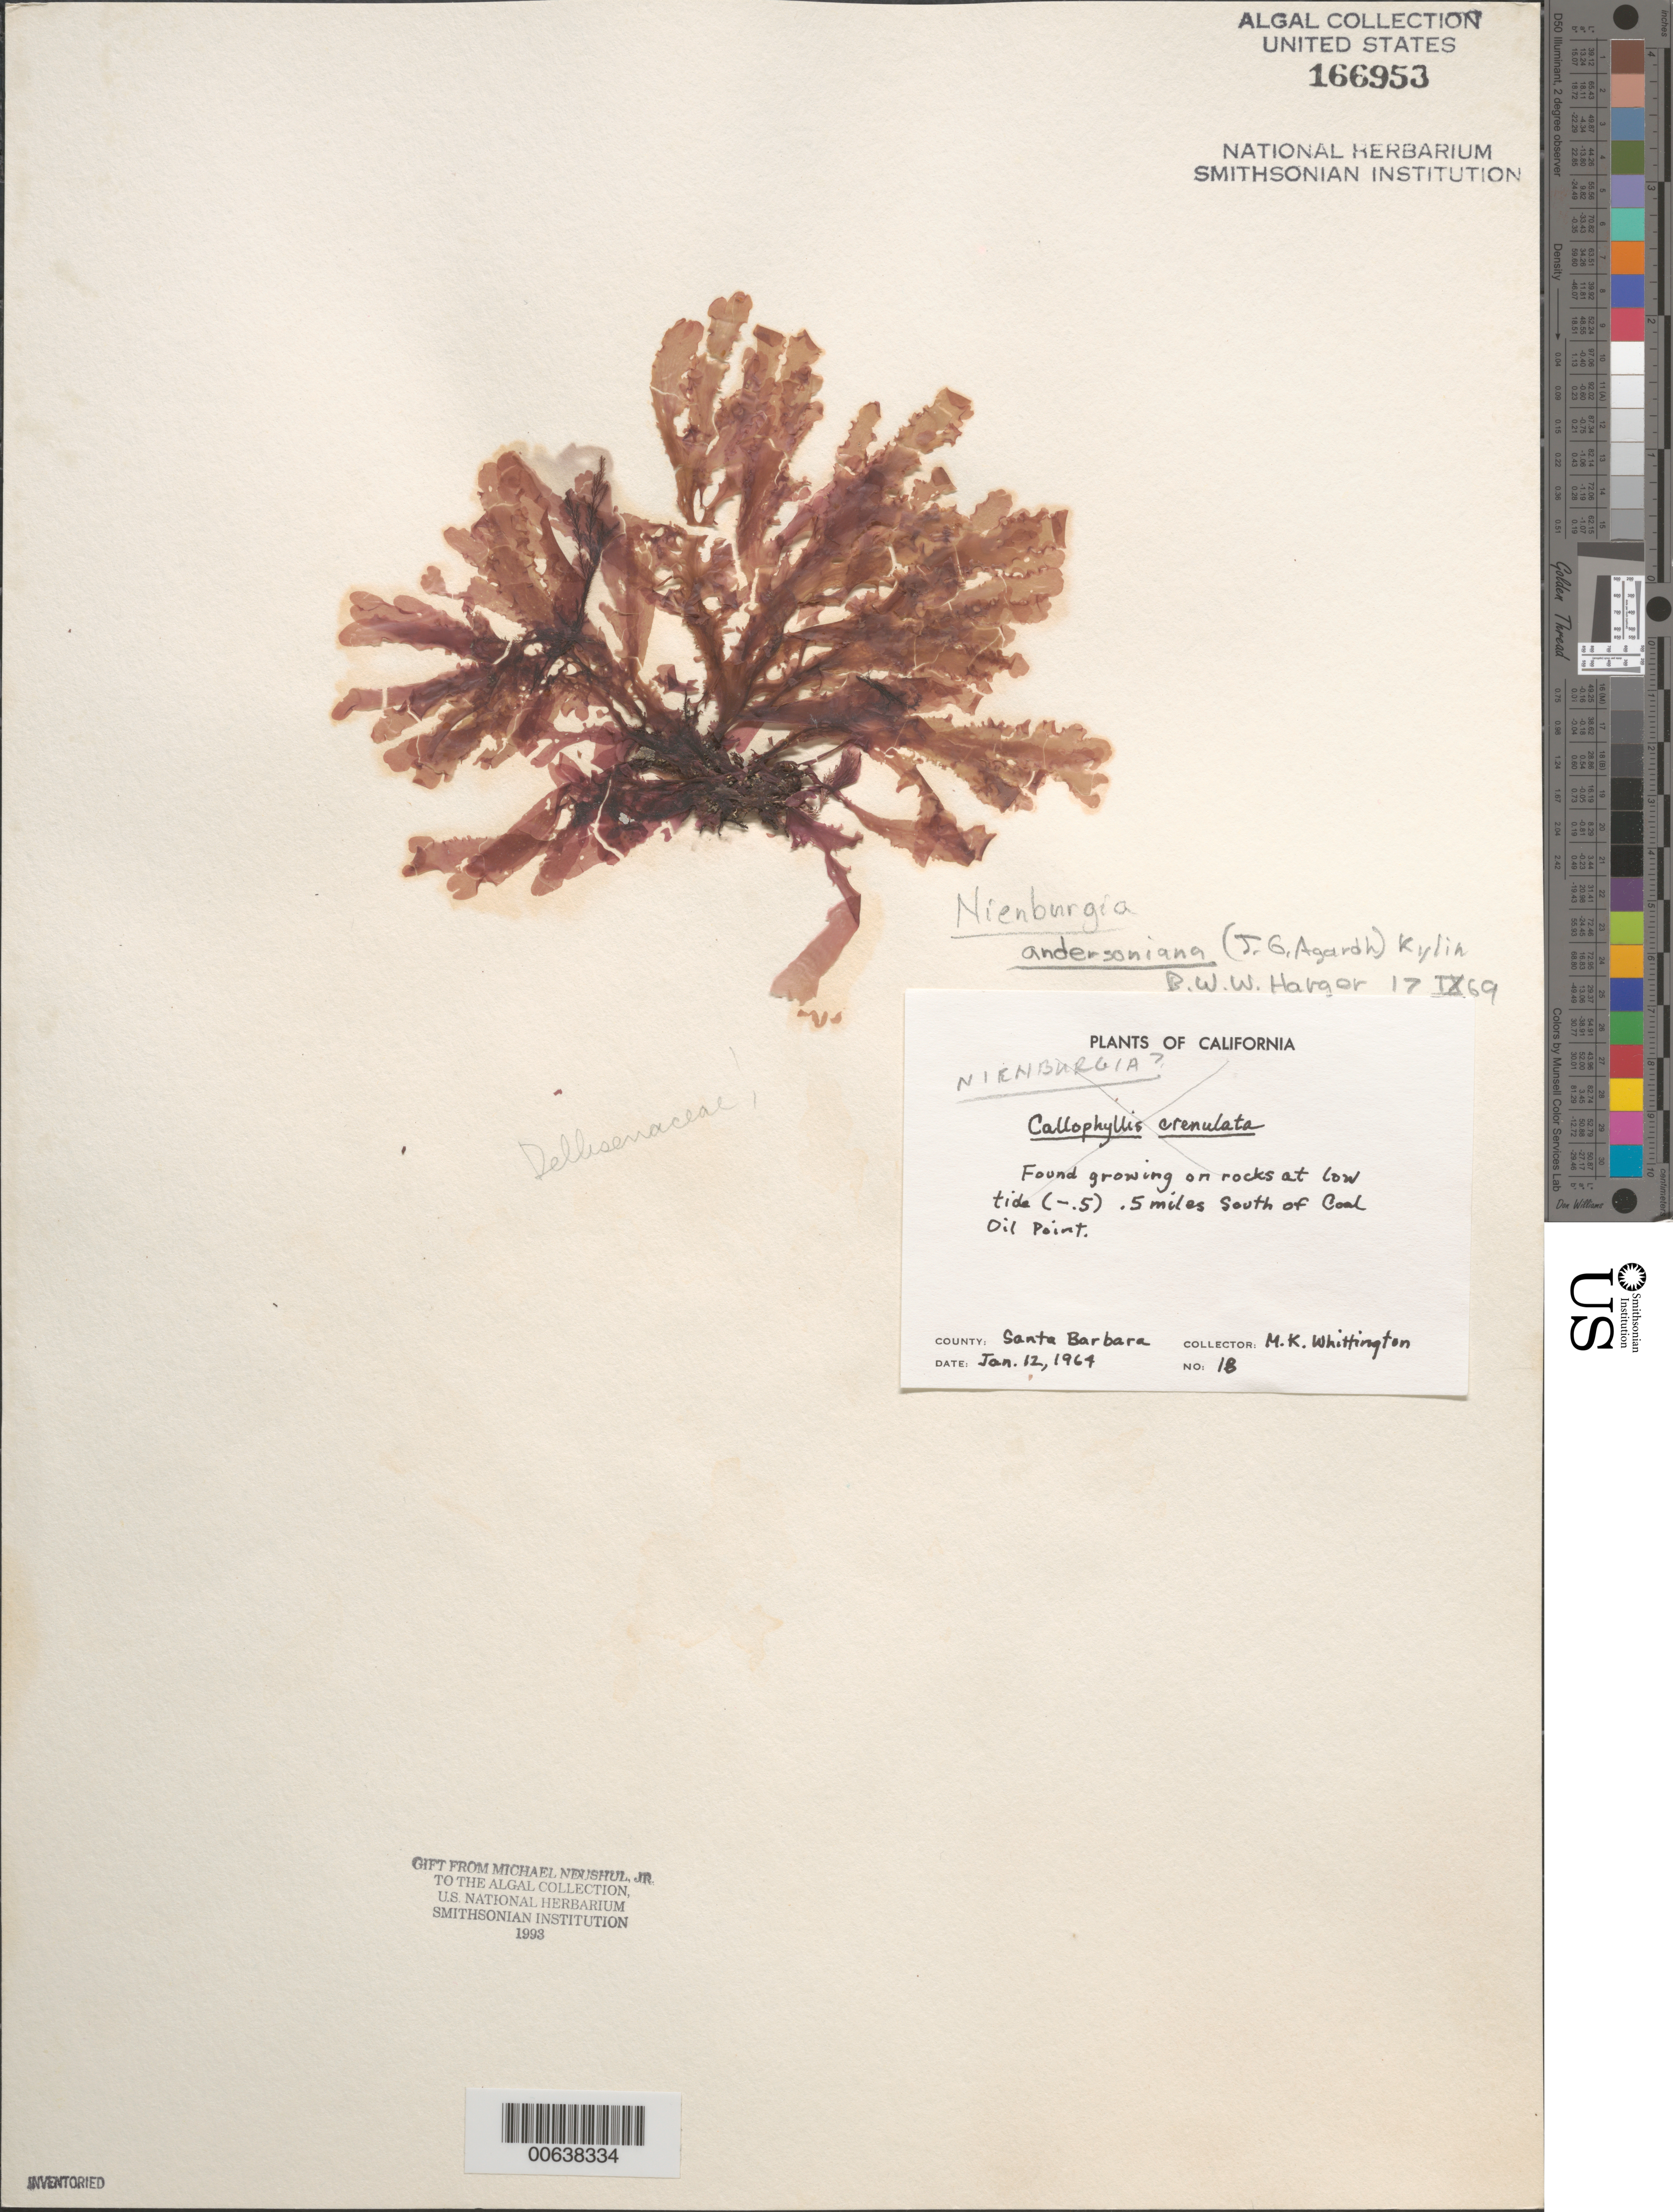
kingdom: Plantae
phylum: Rhodophyta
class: Florideophyceae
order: Ceramiales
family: Delesseriaceae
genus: Nienburgia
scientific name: Nienburgia andersoniana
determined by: Harger, B. W. W.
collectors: M. Whittington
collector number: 18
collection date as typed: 12 Jan 1964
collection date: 1964-01-12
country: United States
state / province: California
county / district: Santa Barbara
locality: .5 miles south of Coal Oil Point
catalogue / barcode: US 166953